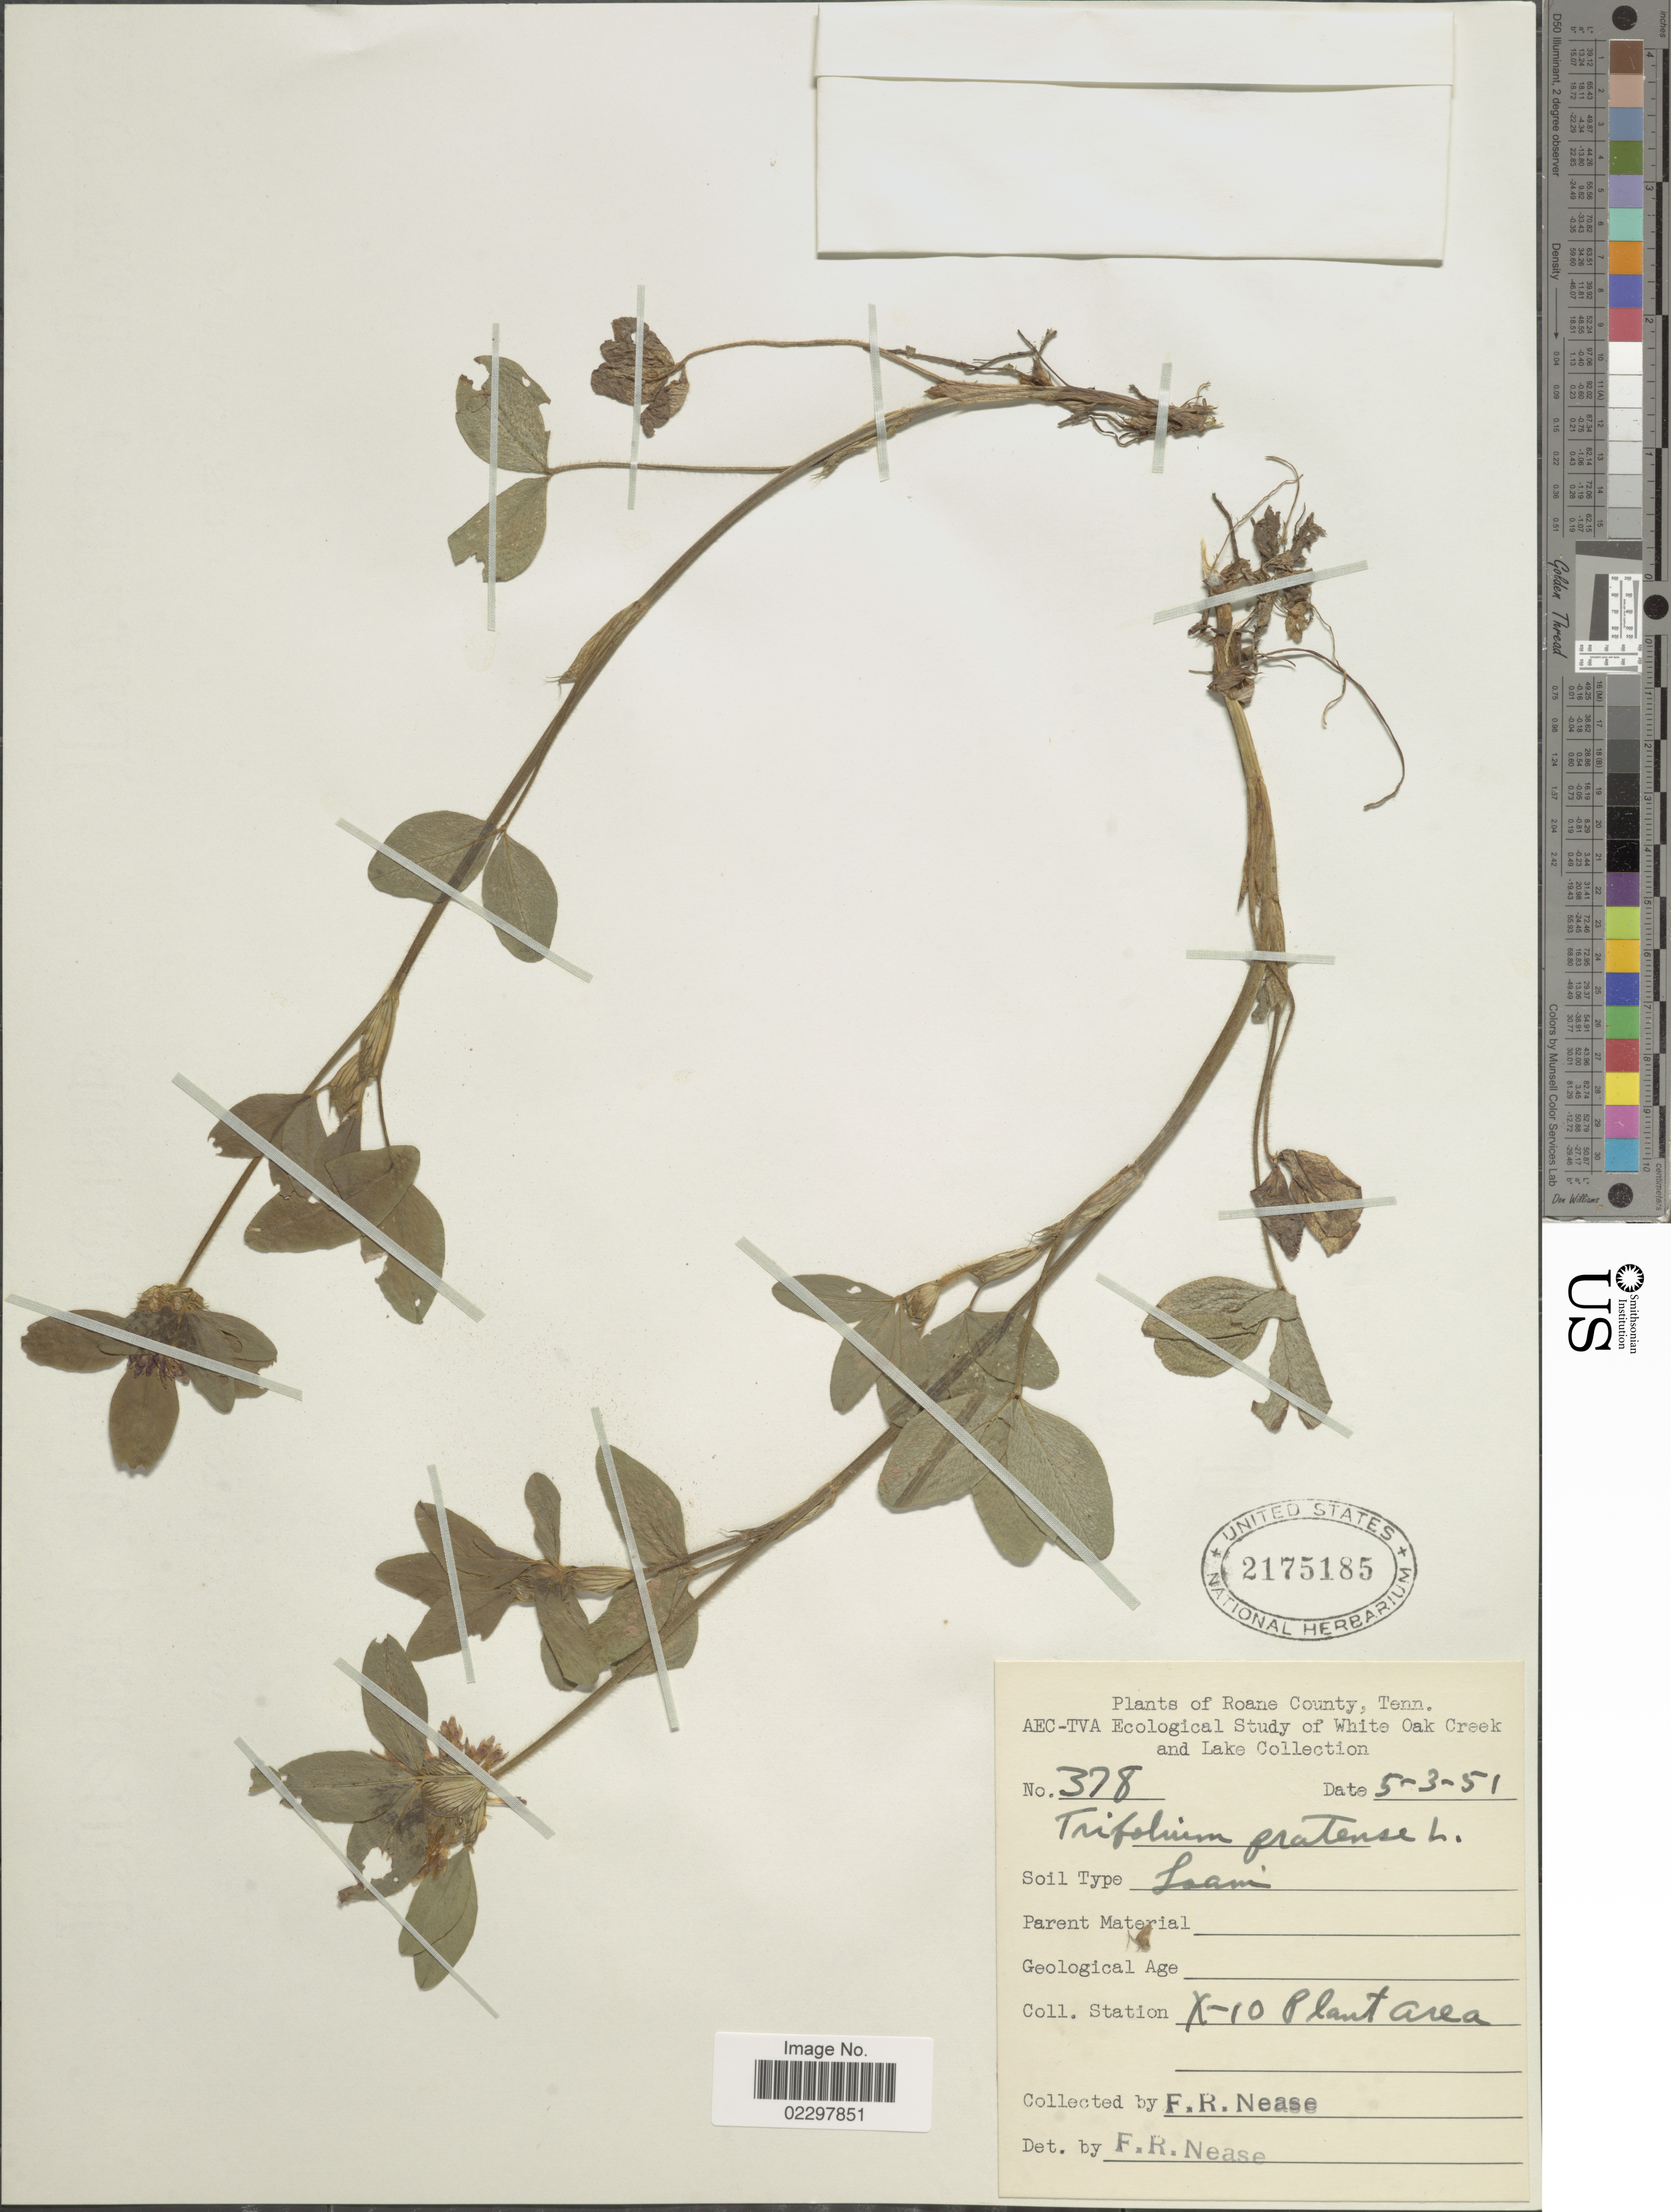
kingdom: Plantae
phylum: Tracheophyta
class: Magnoliopsida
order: Fabales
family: Fabaceae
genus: Trifolium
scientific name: Trifolium pratense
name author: L.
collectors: F. Nease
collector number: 378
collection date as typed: Transcribed d/m/y: 3/5/51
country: United States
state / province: Tennessee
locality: Roane County, White Oak Creek and Lake, Loam, X-10 Plant area.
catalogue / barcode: US 2175185